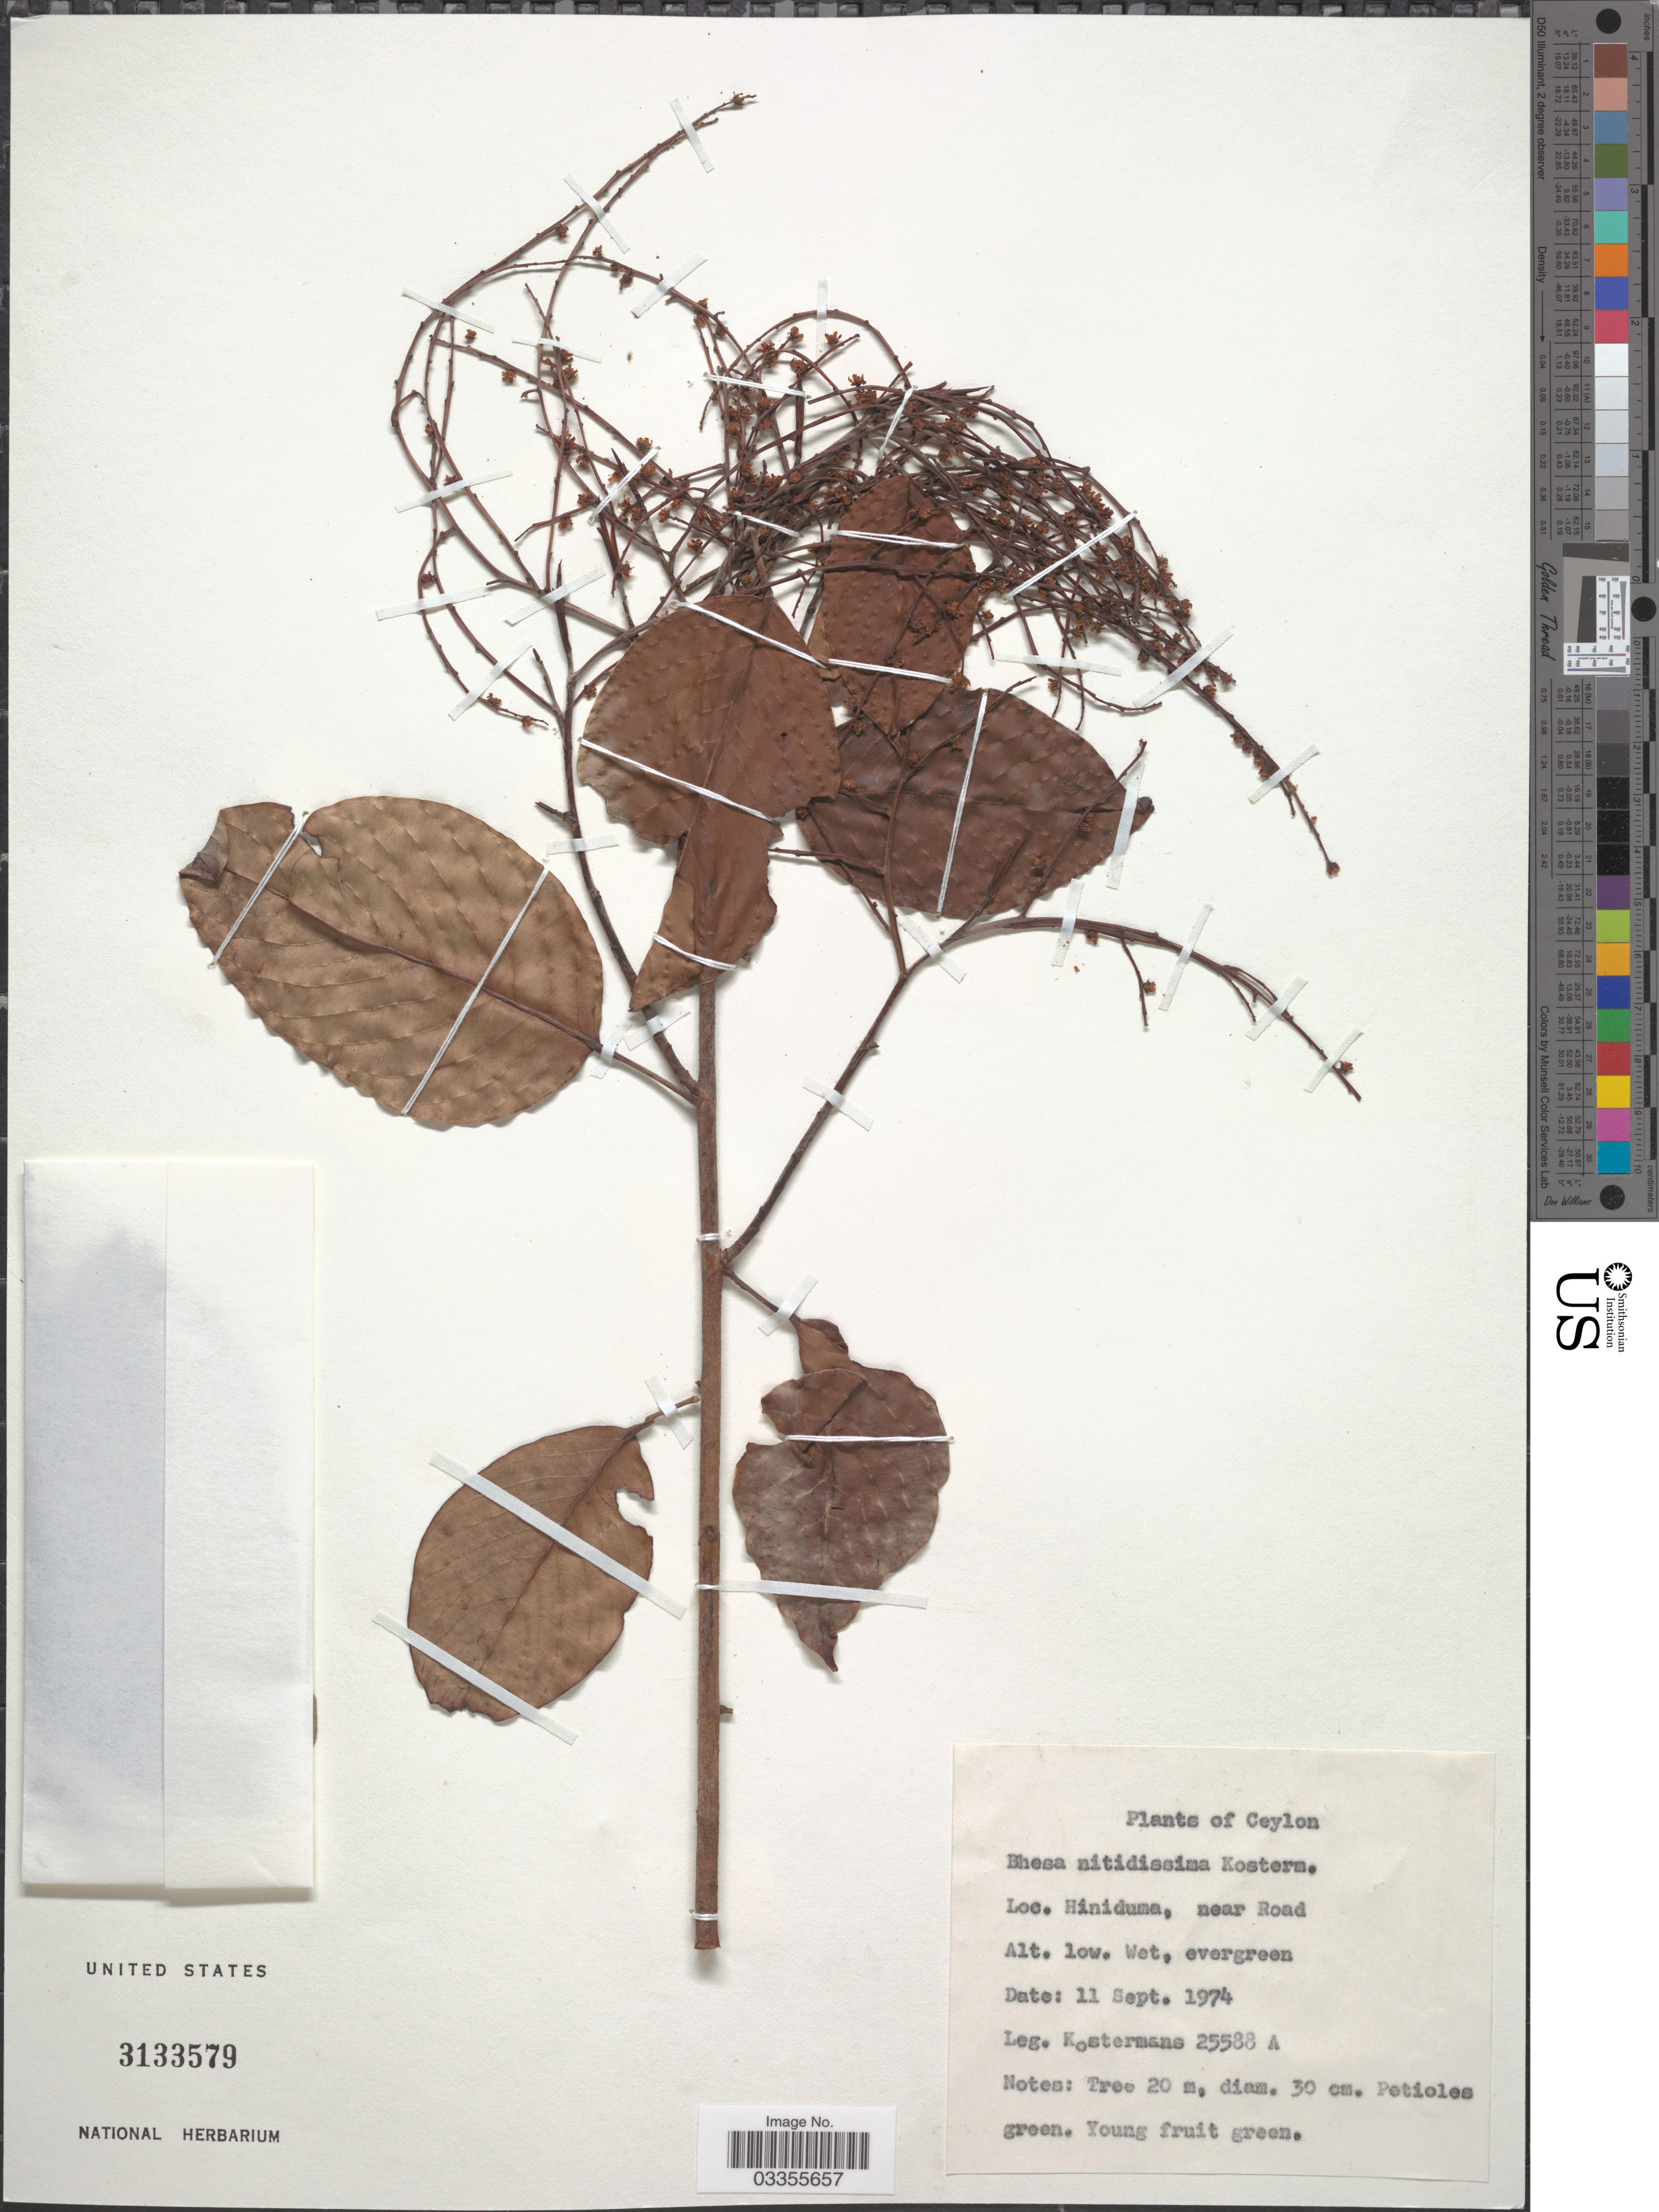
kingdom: Plantae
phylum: Tracheophyta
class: Magnoliopsida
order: Malpighiales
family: Centroplacaceae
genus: Bhesa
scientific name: Bhesa nitidissima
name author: Kosterm.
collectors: Kostermans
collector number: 25588A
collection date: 1974-09-11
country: Sri Lanka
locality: Ceylon. Hiniduma, near Road.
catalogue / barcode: US 3133579